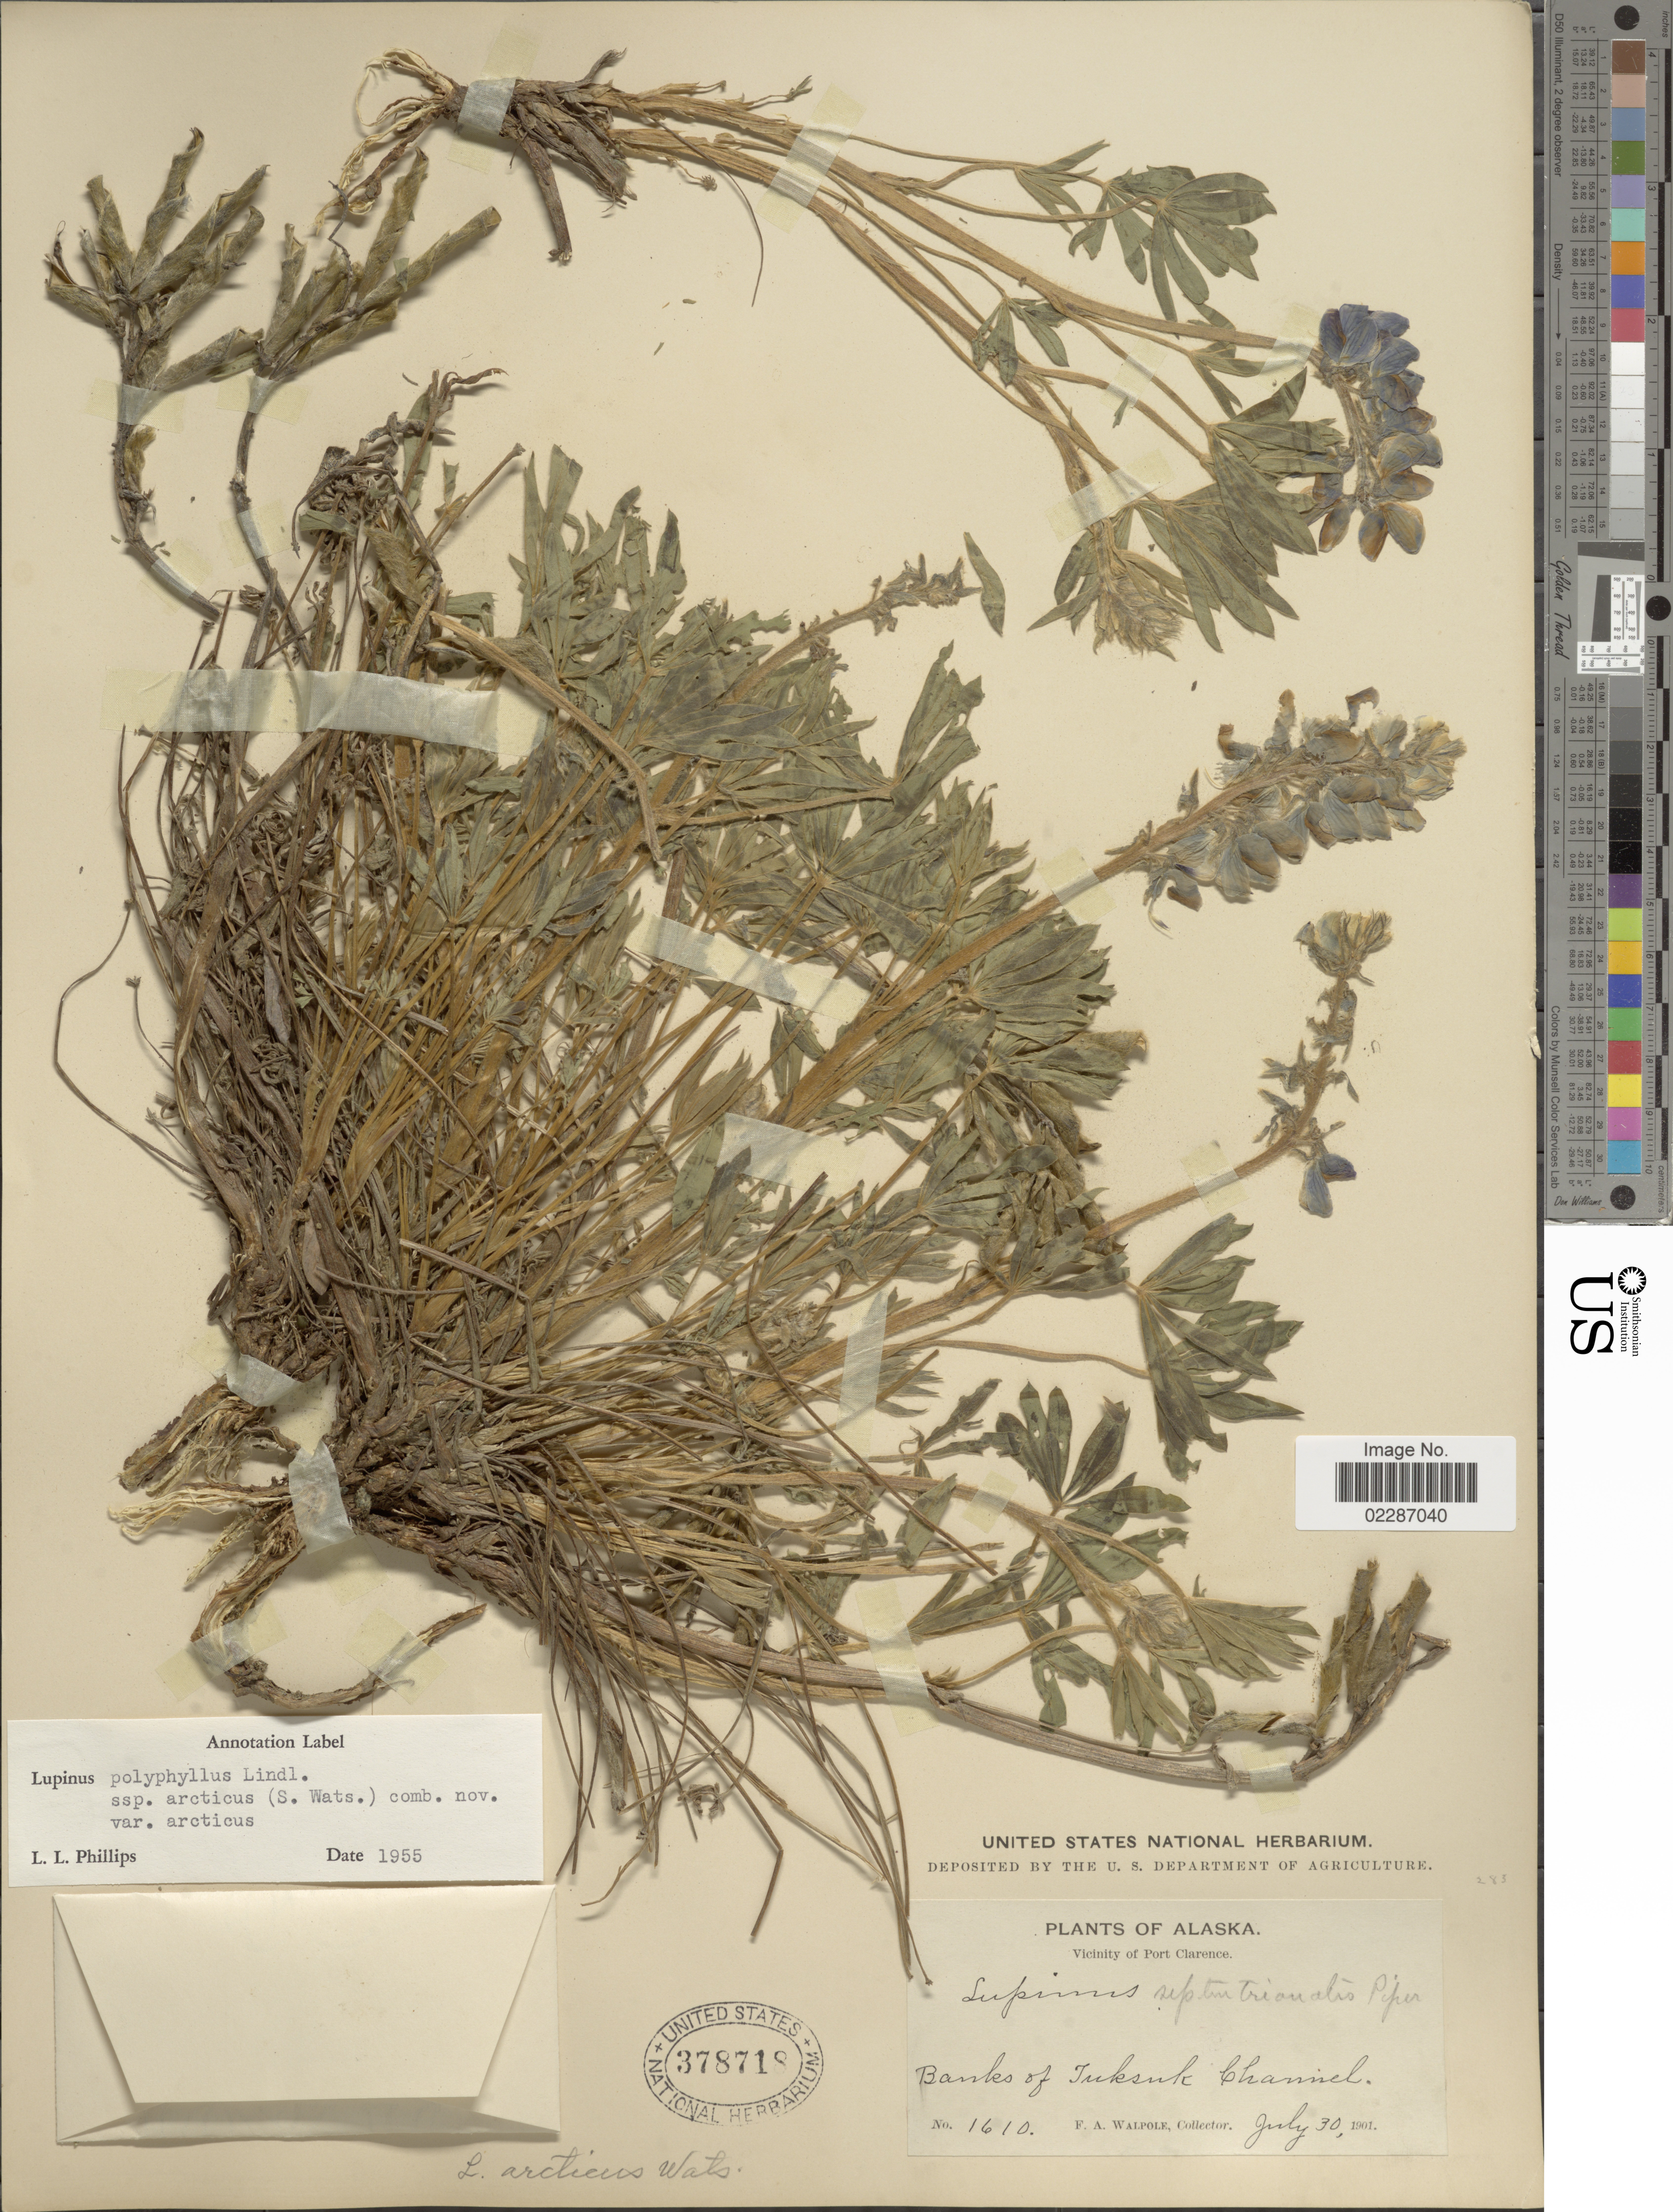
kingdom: Plantae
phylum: Tracheophyta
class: Magnoliopsida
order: Fabales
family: Fabaceae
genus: Lupinus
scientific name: Lupinus arcticus subsp. arcticus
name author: S. Watson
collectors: F. Walpole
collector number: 1610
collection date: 1901-07-30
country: United States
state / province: Alaska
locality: Vicinity of Port Clarence, Banks of Tuksuk Channel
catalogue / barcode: US 378718